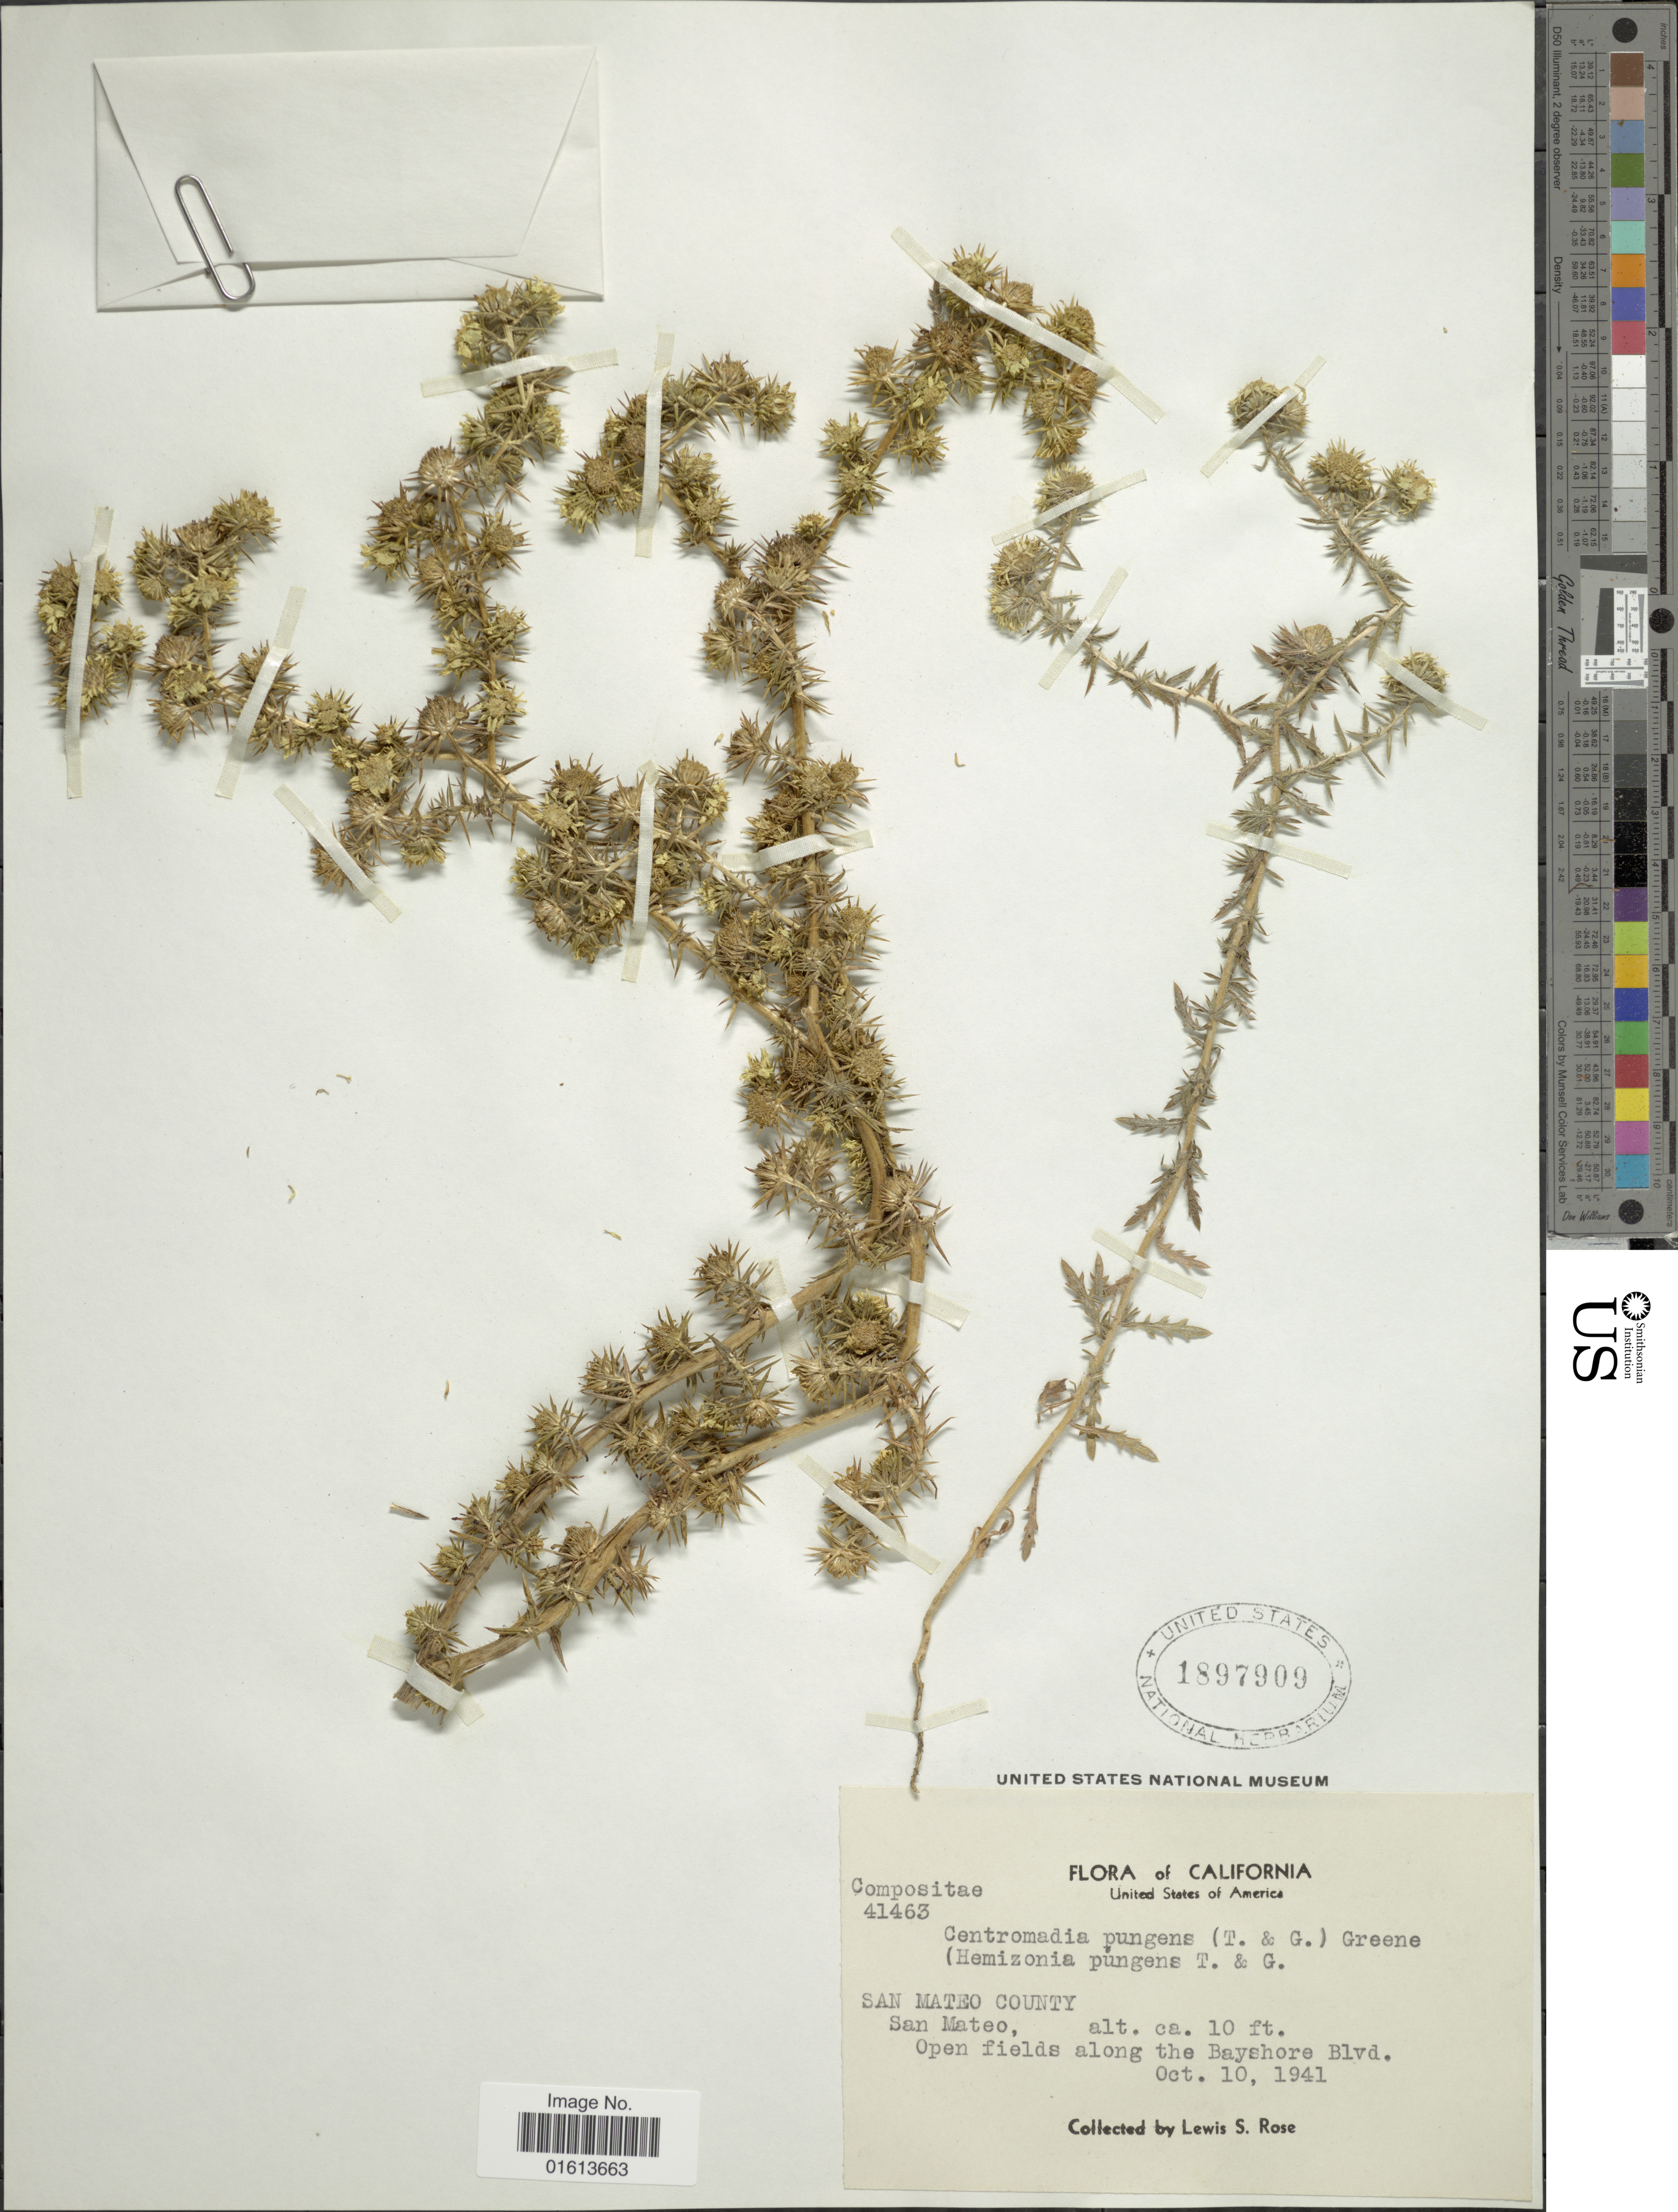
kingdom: Plantae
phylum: Tracheophyta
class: Magnoliopsida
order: Asterales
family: Asteraceae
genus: Centromadia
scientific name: Centromadia pungens subsp. pungens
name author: Hook. & Arn.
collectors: L. S. Rose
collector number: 41463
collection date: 1941-10-10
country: United States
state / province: California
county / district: San Mateo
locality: California. United States of America. San Mateo County. San Mateo. Open fields along the Bayshore Blvd.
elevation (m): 3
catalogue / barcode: US 1897909